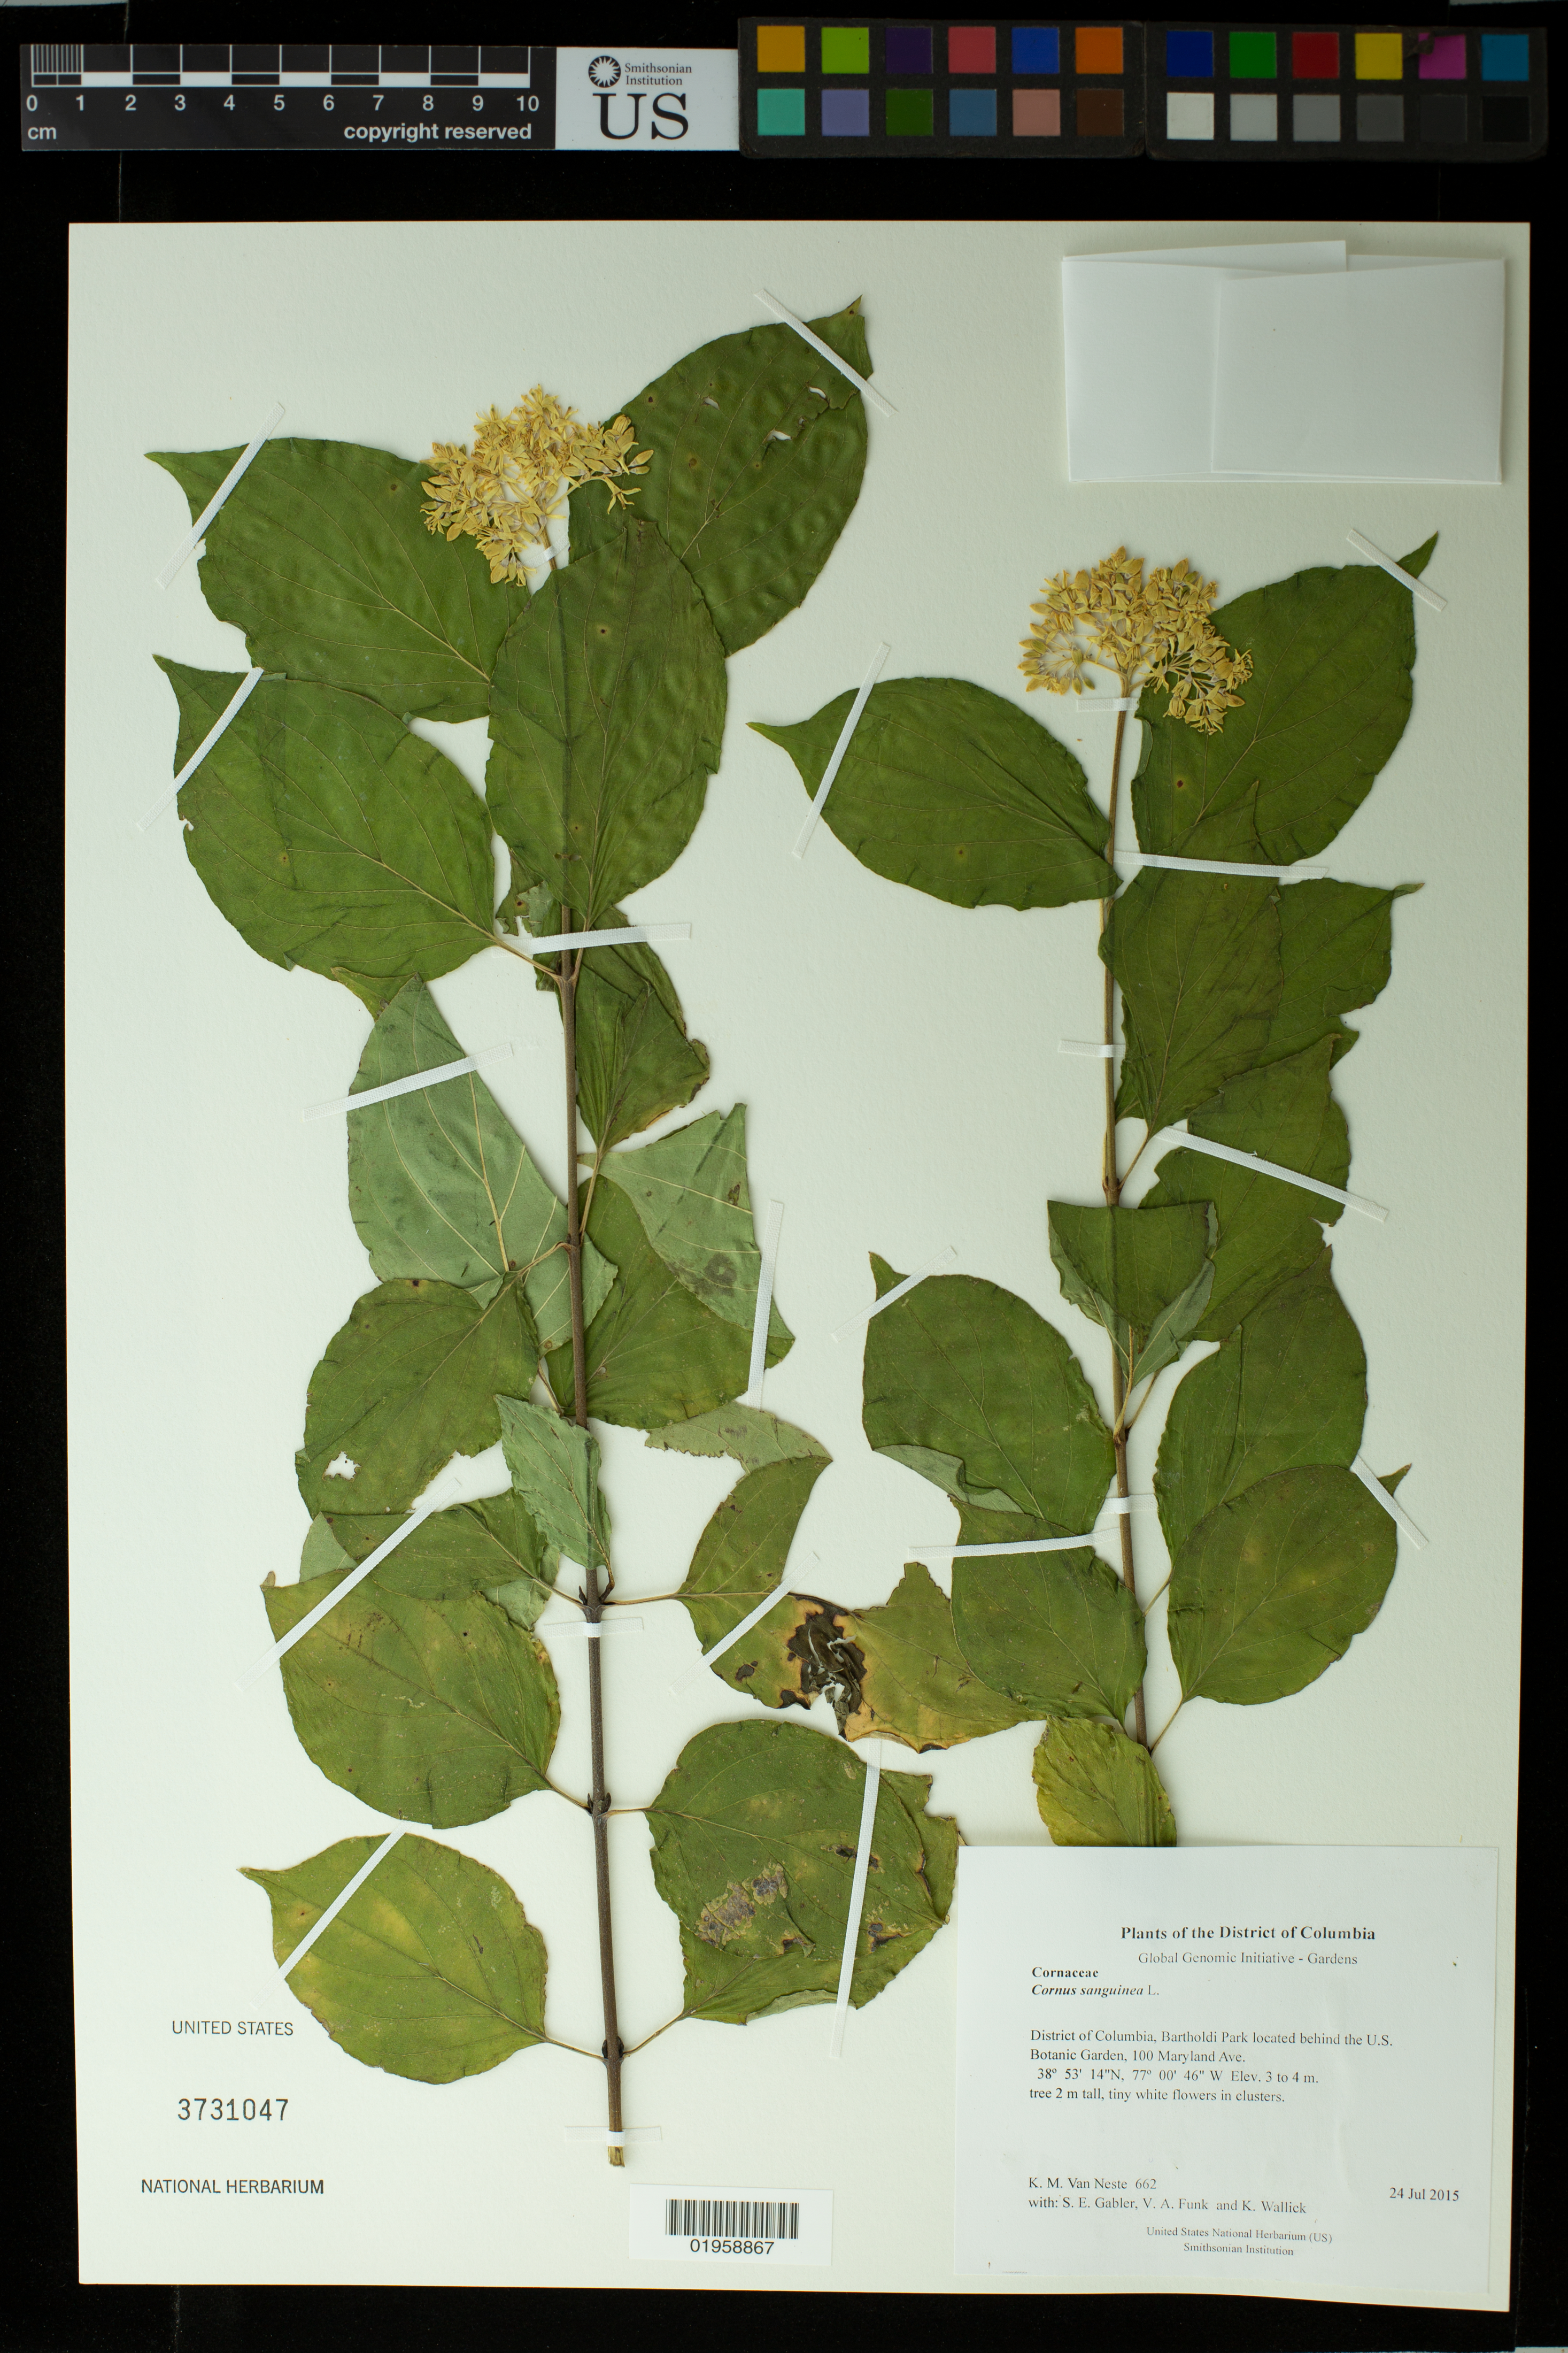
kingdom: Plantae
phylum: Tracheophyta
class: Magnoliopsida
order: Cornales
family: Cornaceae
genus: Cornus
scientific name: Cornus sanguinea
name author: L.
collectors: K. M. Van Neste, S. E. Gabler, V. Funk & K. Wallick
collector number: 662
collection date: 2015-07-24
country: United States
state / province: District of Columbia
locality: Bartholdi Park located behind the U.S. Botanic Garden, 100 Maryland Ave.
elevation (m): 3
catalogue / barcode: US 3731047